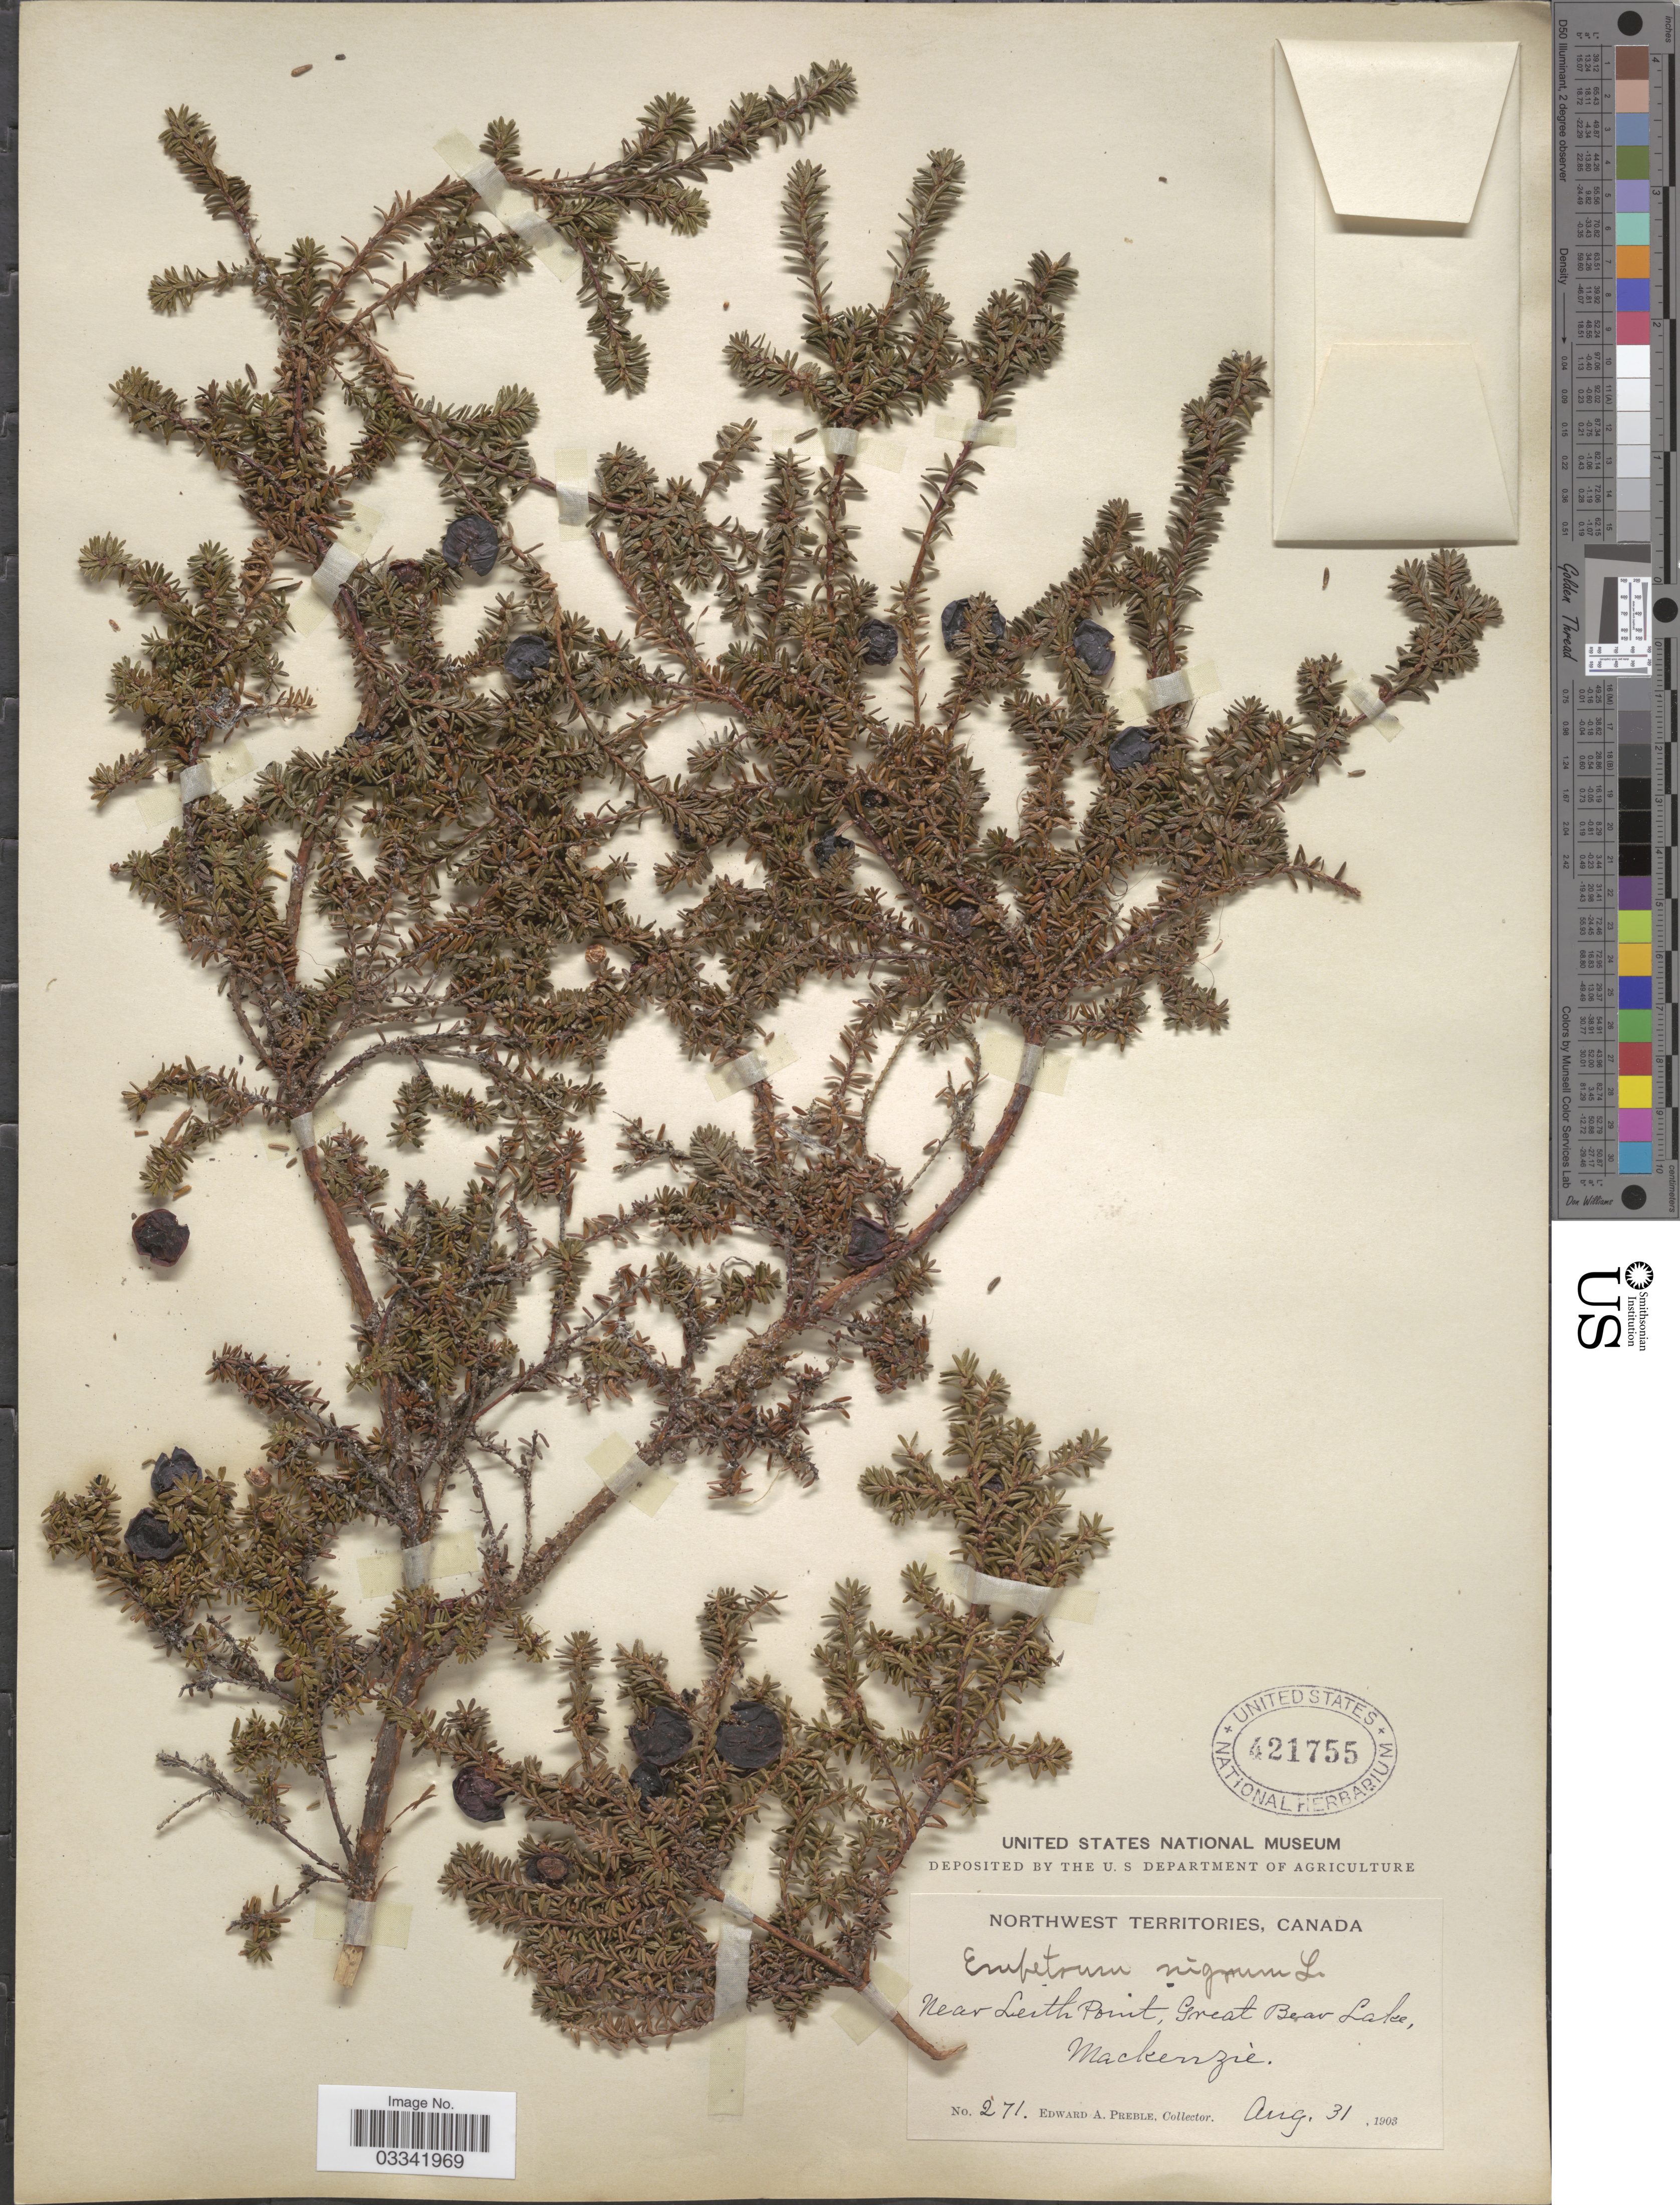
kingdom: Plantae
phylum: Tracheophyta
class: Magnoliopsida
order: Ericales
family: Ericaceae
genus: Empetrum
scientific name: Empetrum nigrum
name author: L.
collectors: E. Preble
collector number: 271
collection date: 1903-08-31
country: Canada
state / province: Northwest Territories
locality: Near Leith Point, Great Bear Lake, Mackenzie.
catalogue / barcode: US 421755